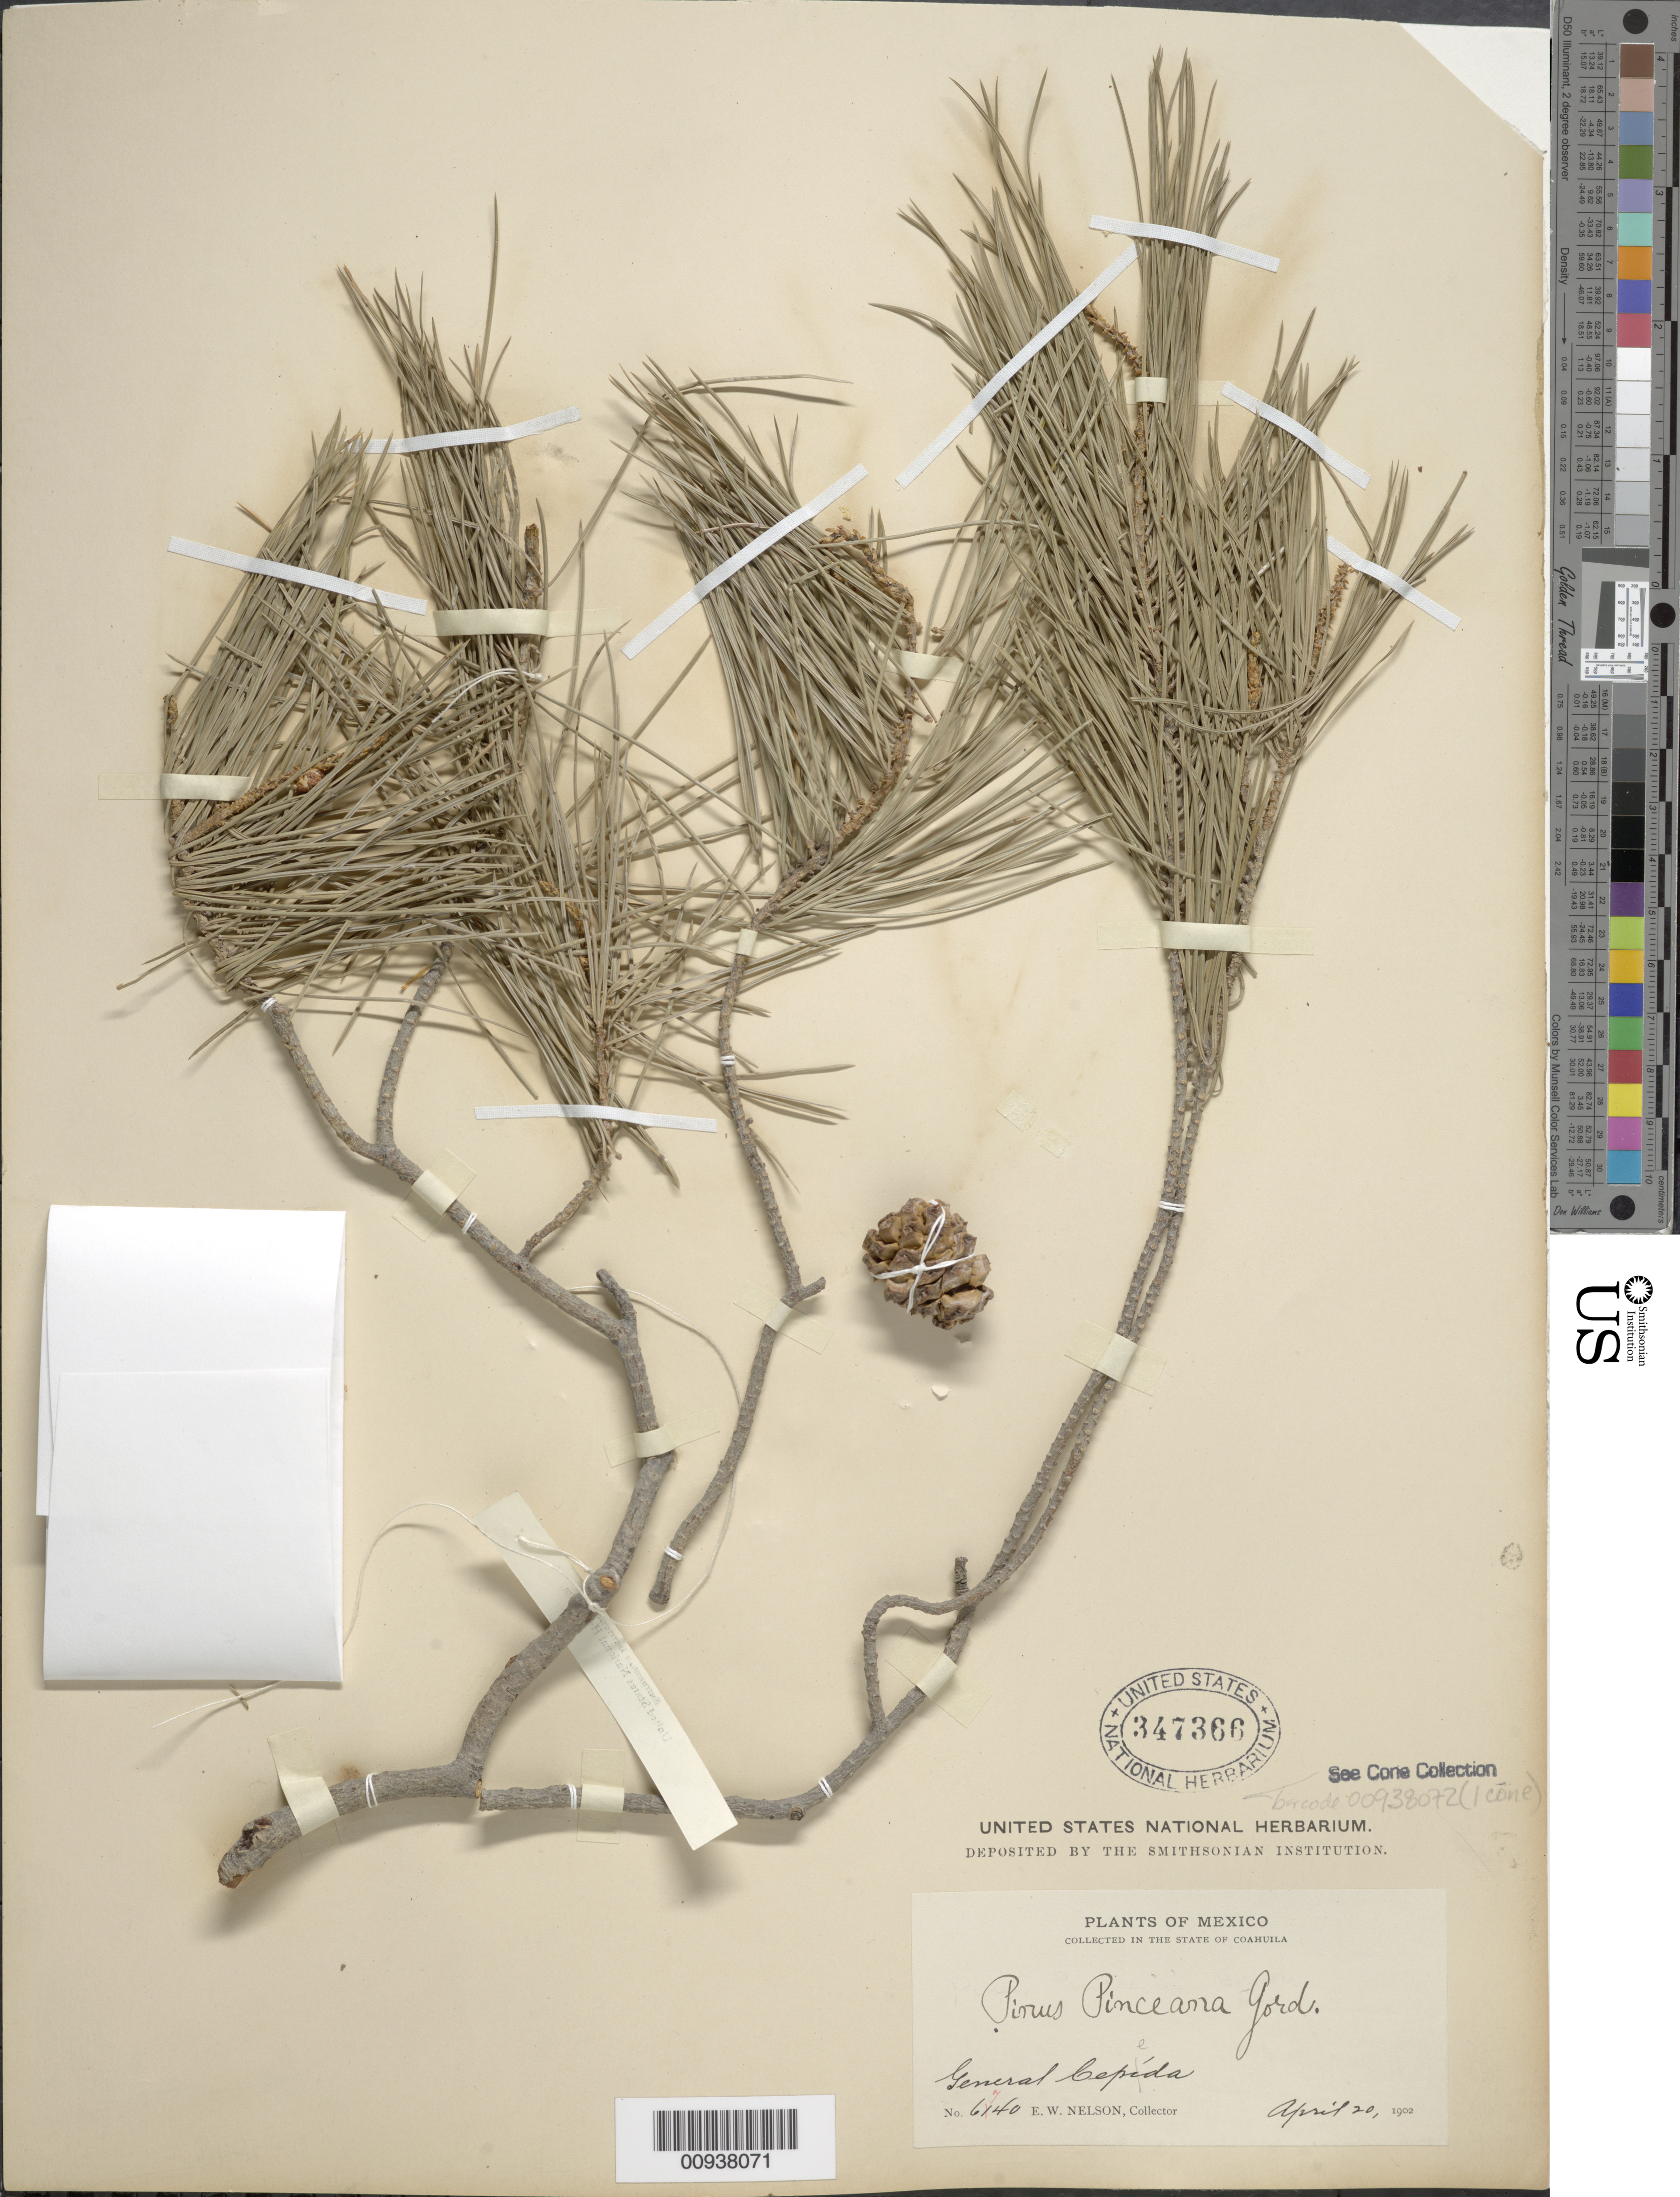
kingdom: Plantae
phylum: Tracheophyta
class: Pinopsida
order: Pinales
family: Pinaceae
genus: Pinus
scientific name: Pinus pinceana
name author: Gordon & Glend.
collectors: E. W. Nelson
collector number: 6740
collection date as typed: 20 Apr 1902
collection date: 1902-04-20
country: Mexico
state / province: Coahuila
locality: General Cepeda.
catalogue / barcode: US 347366